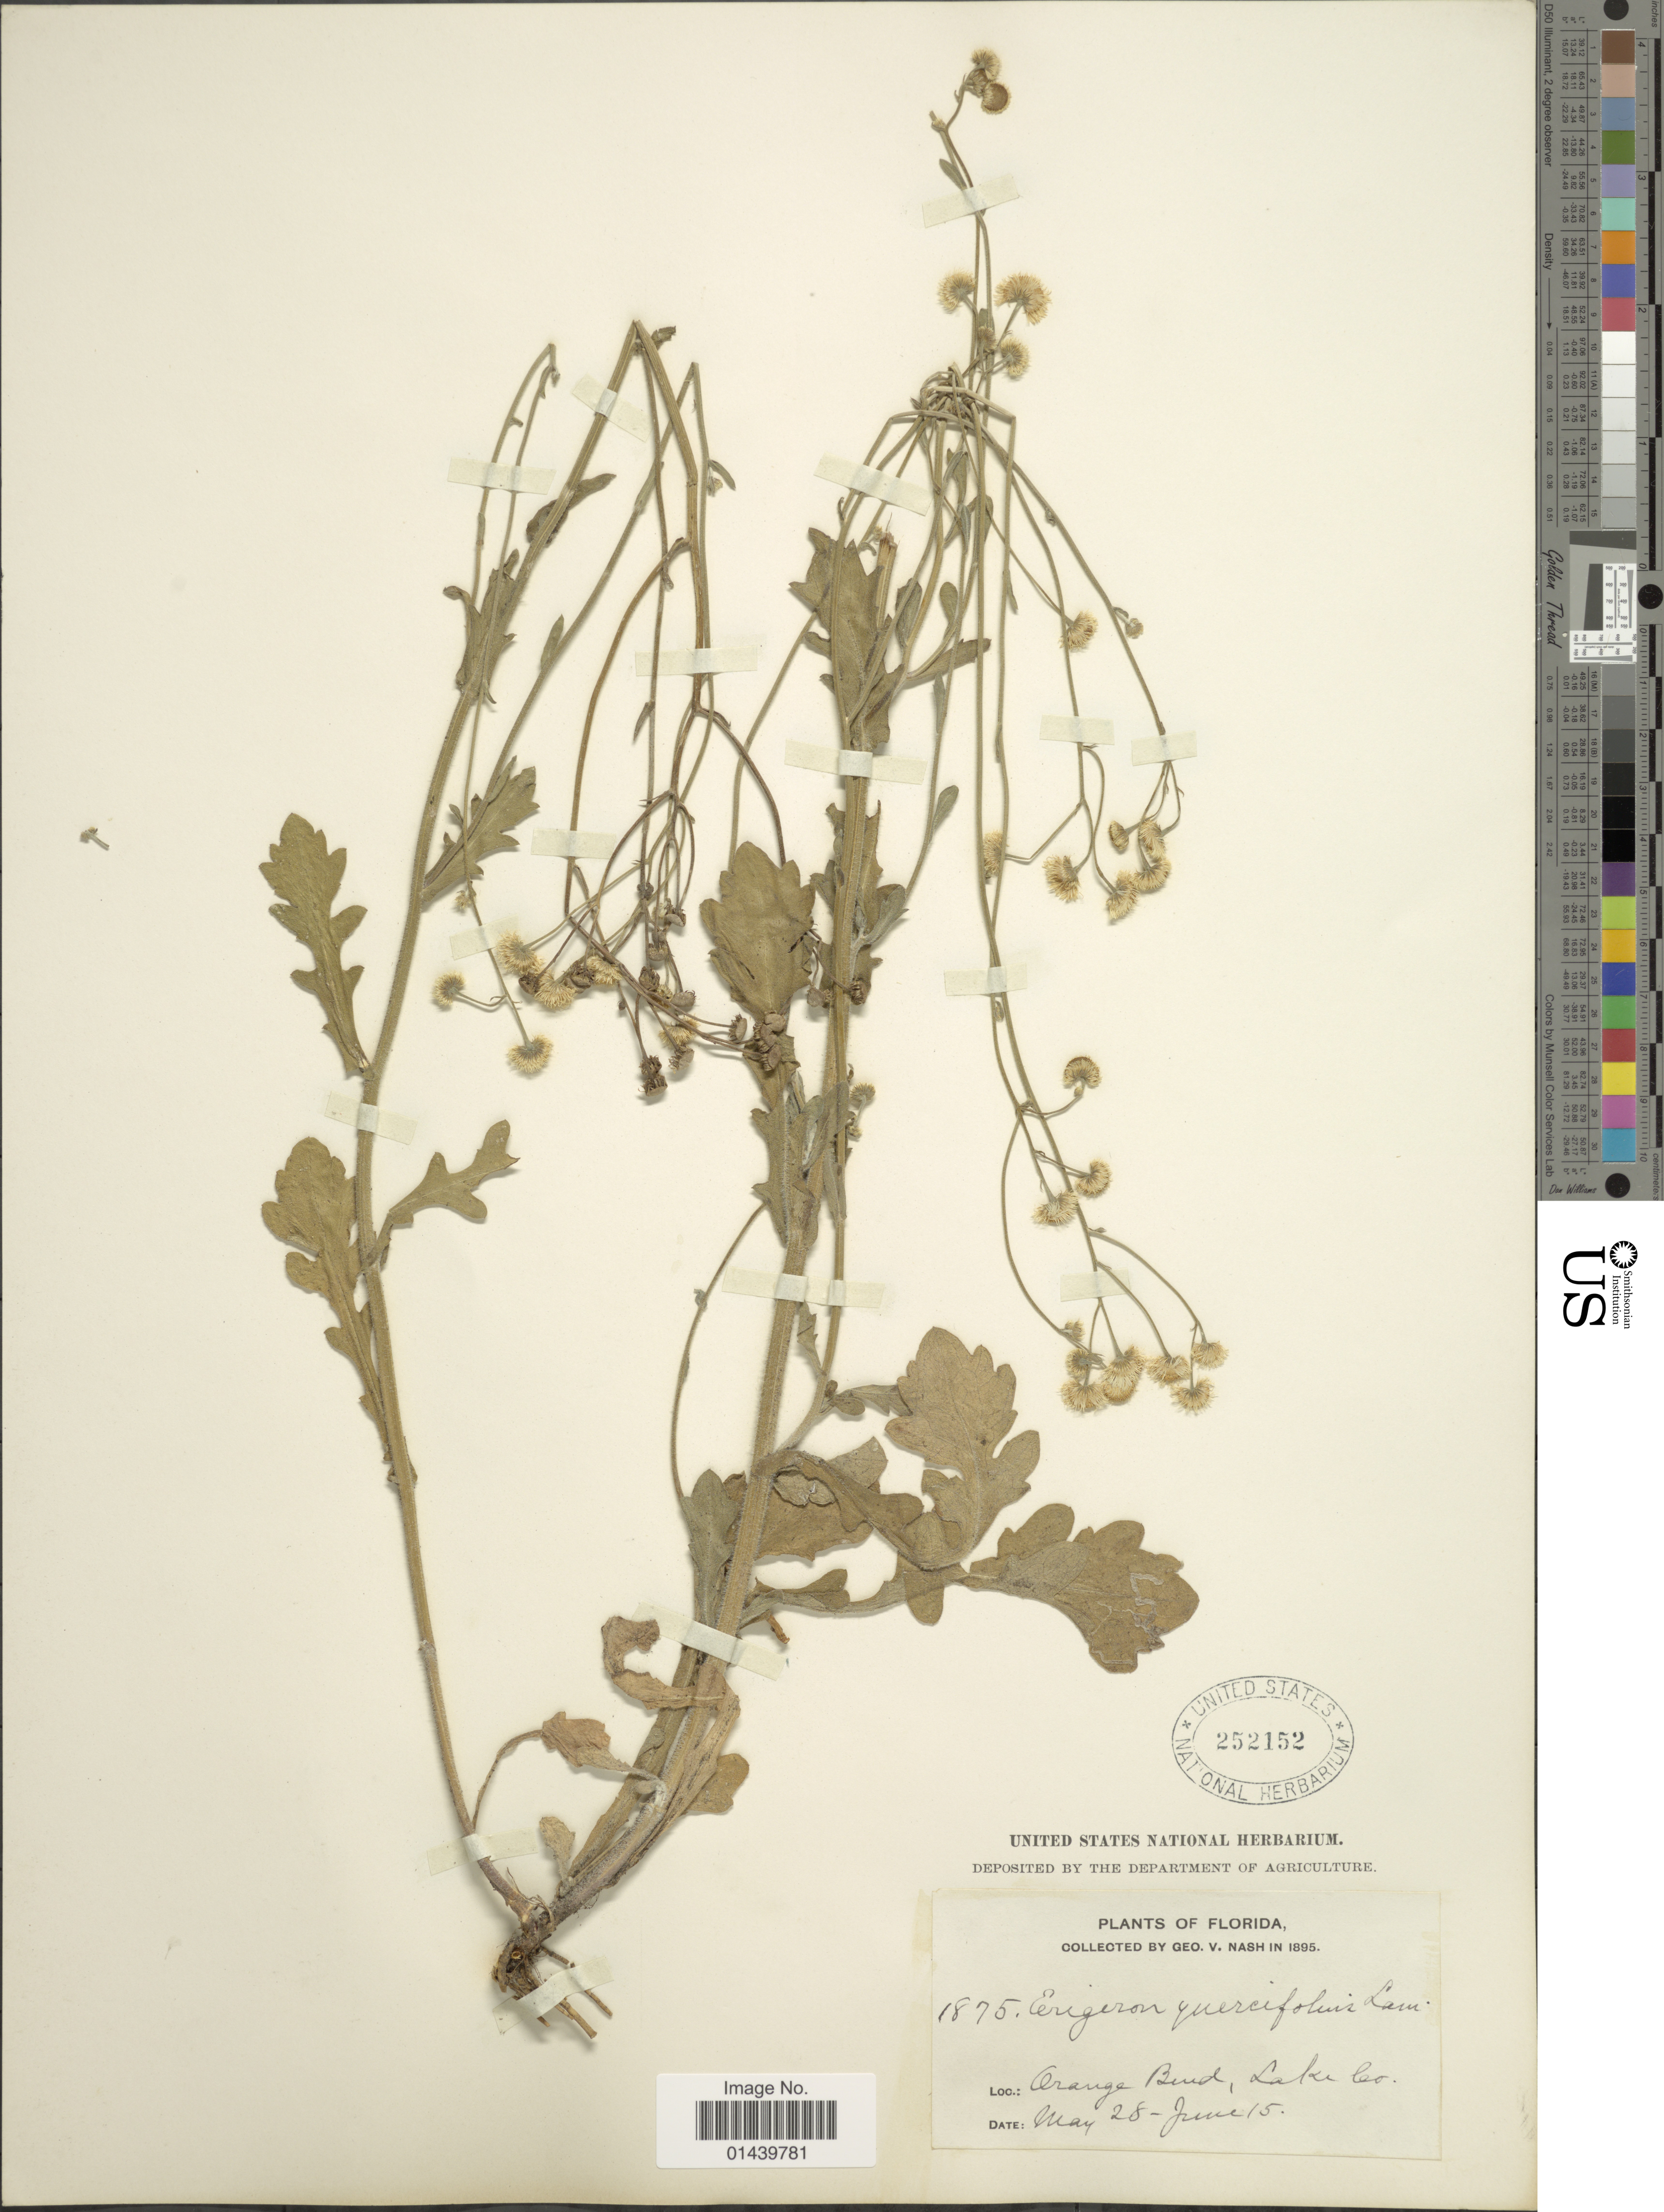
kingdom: Plantae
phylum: Tracheophyta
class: Magnoliopsida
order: Asterales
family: Asteraceae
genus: Erigeron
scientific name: Erigeron quercifolius Lam.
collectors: G. V. Nash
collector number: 1875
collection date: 1895-05-28/1895-06-15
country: United States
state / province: Florida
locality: Orange Bend, Lake Co.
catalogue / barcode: US 252152